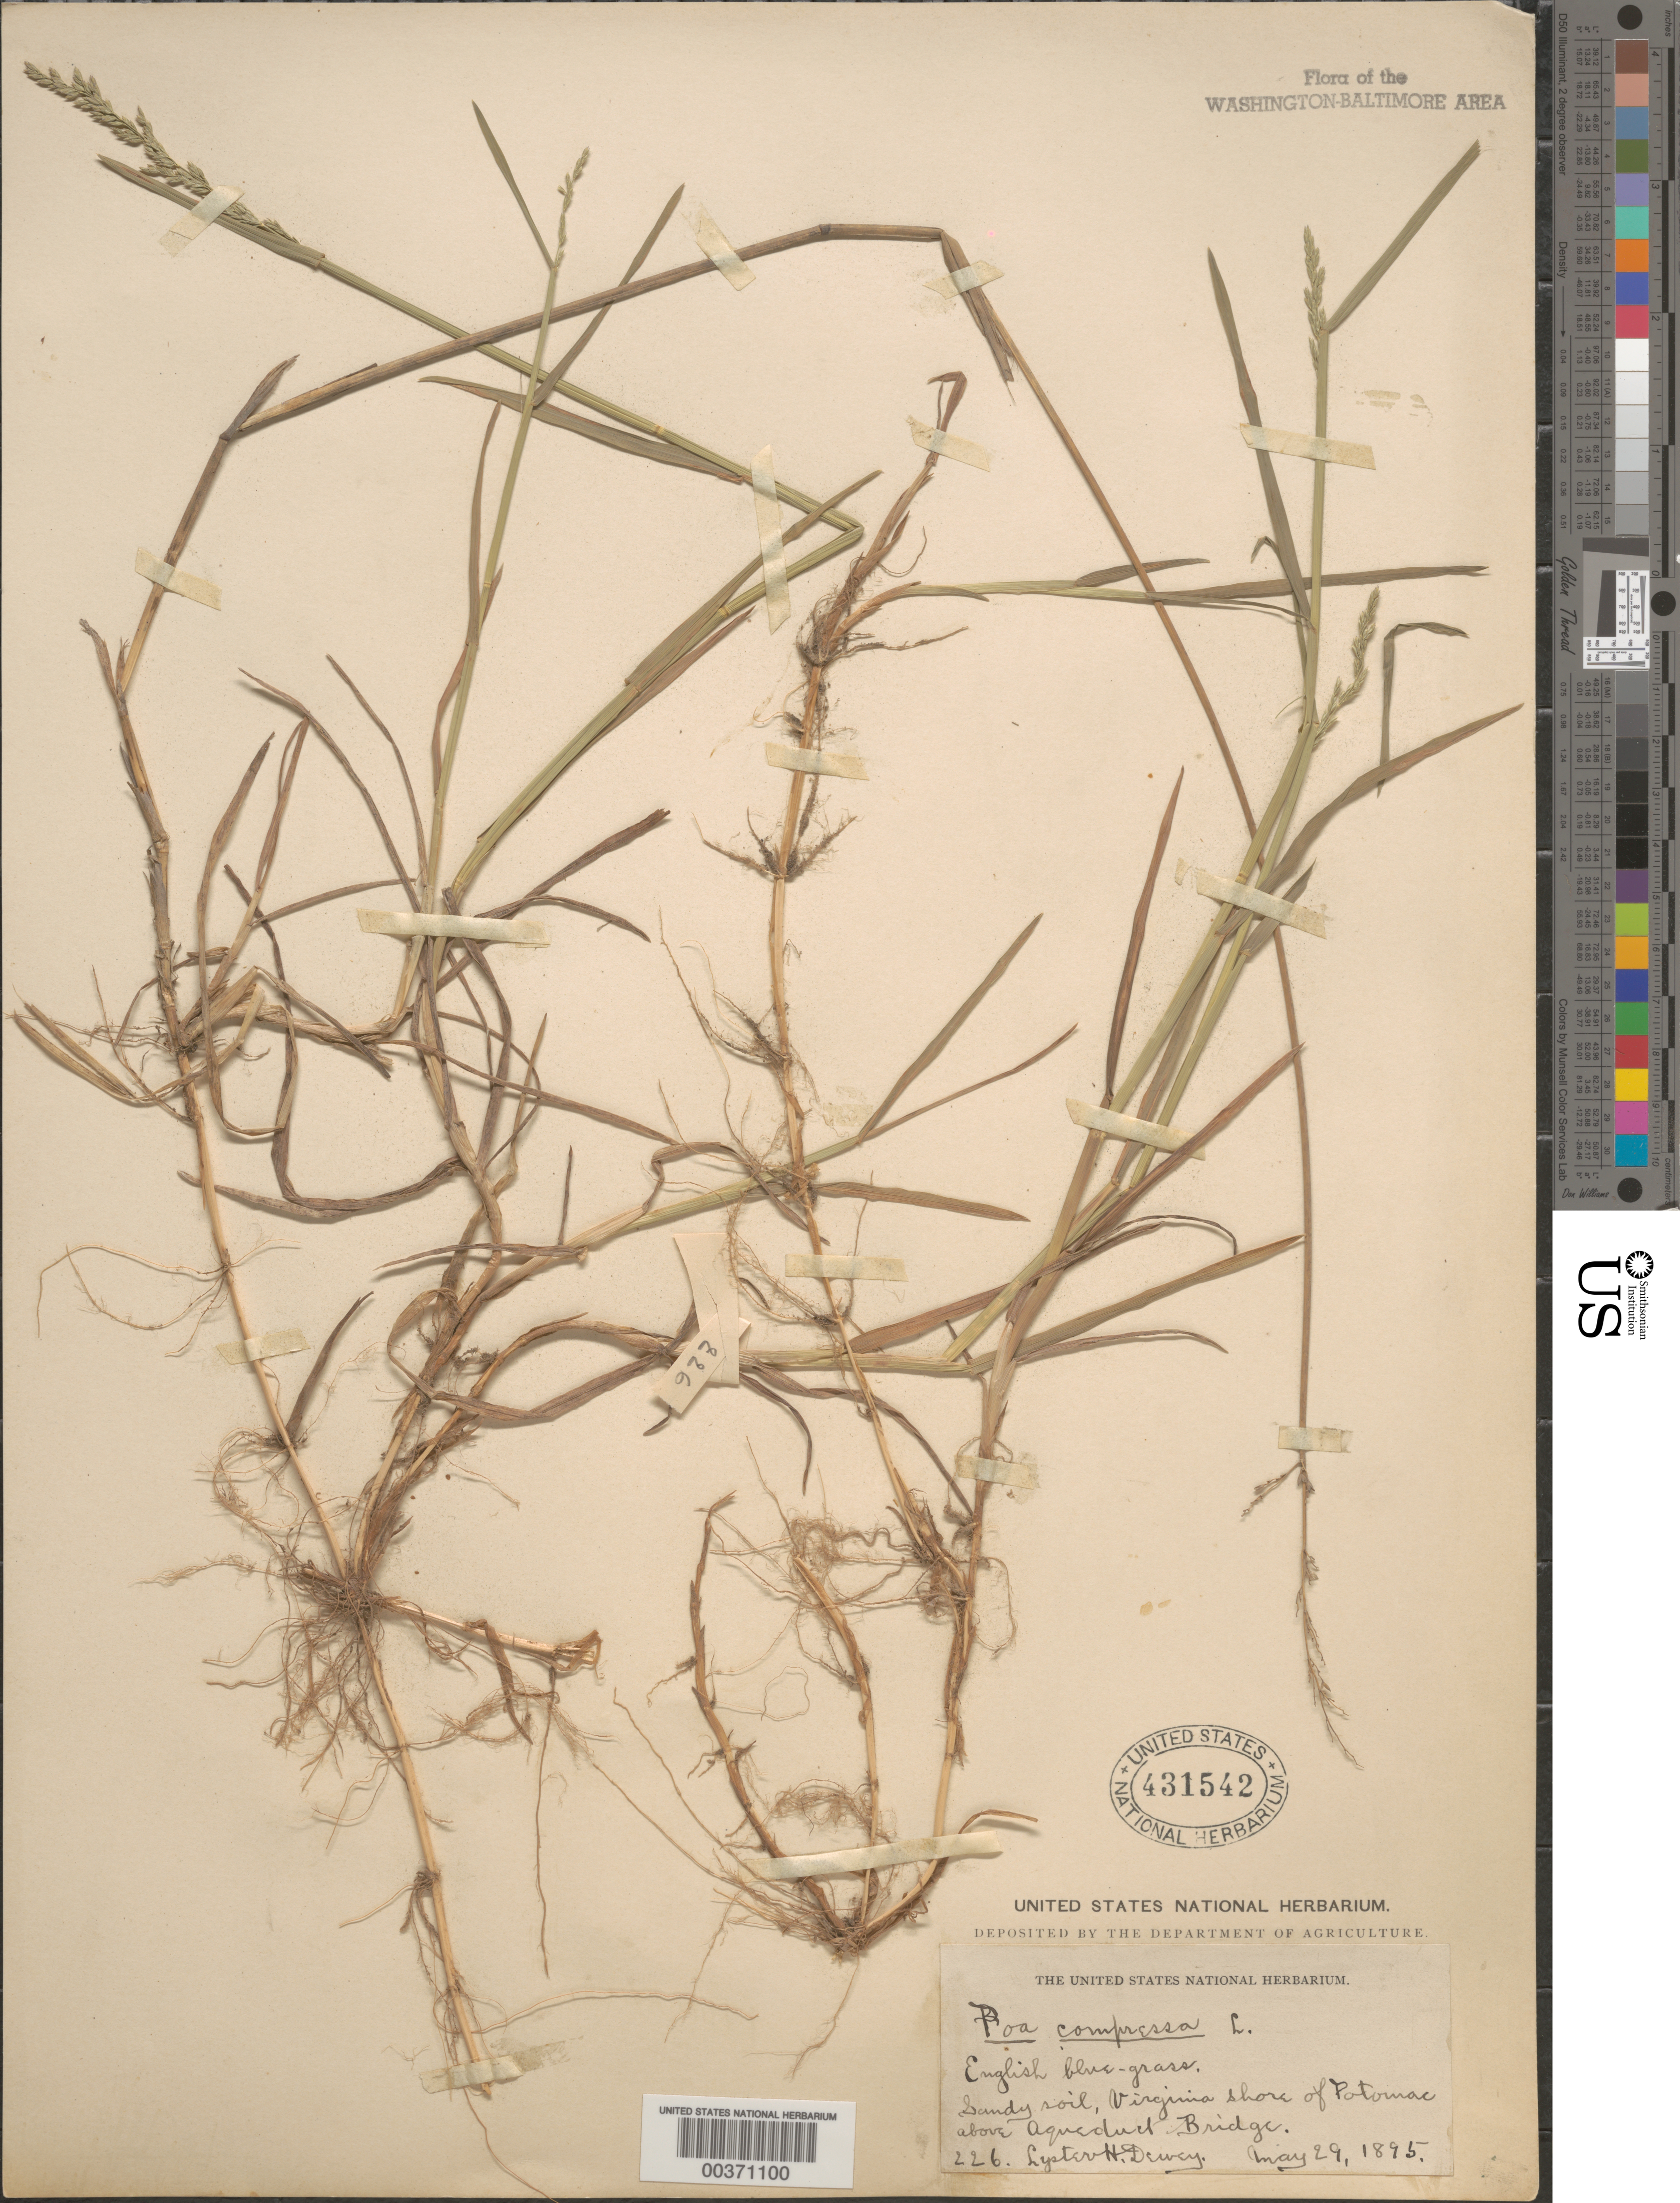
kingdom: Plantae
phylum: Tracheophyta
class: Liliopsida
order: Poales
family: Poaceae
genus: Poa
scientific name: Poa compressa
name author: L.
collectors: L. H. Dewey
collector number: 226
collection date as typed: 29 May 1895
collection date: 1895-05-29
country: United States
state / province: Virginia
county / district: Fairfax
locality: Potomac banks above Aqueduct Bridge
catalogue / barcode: US 431542